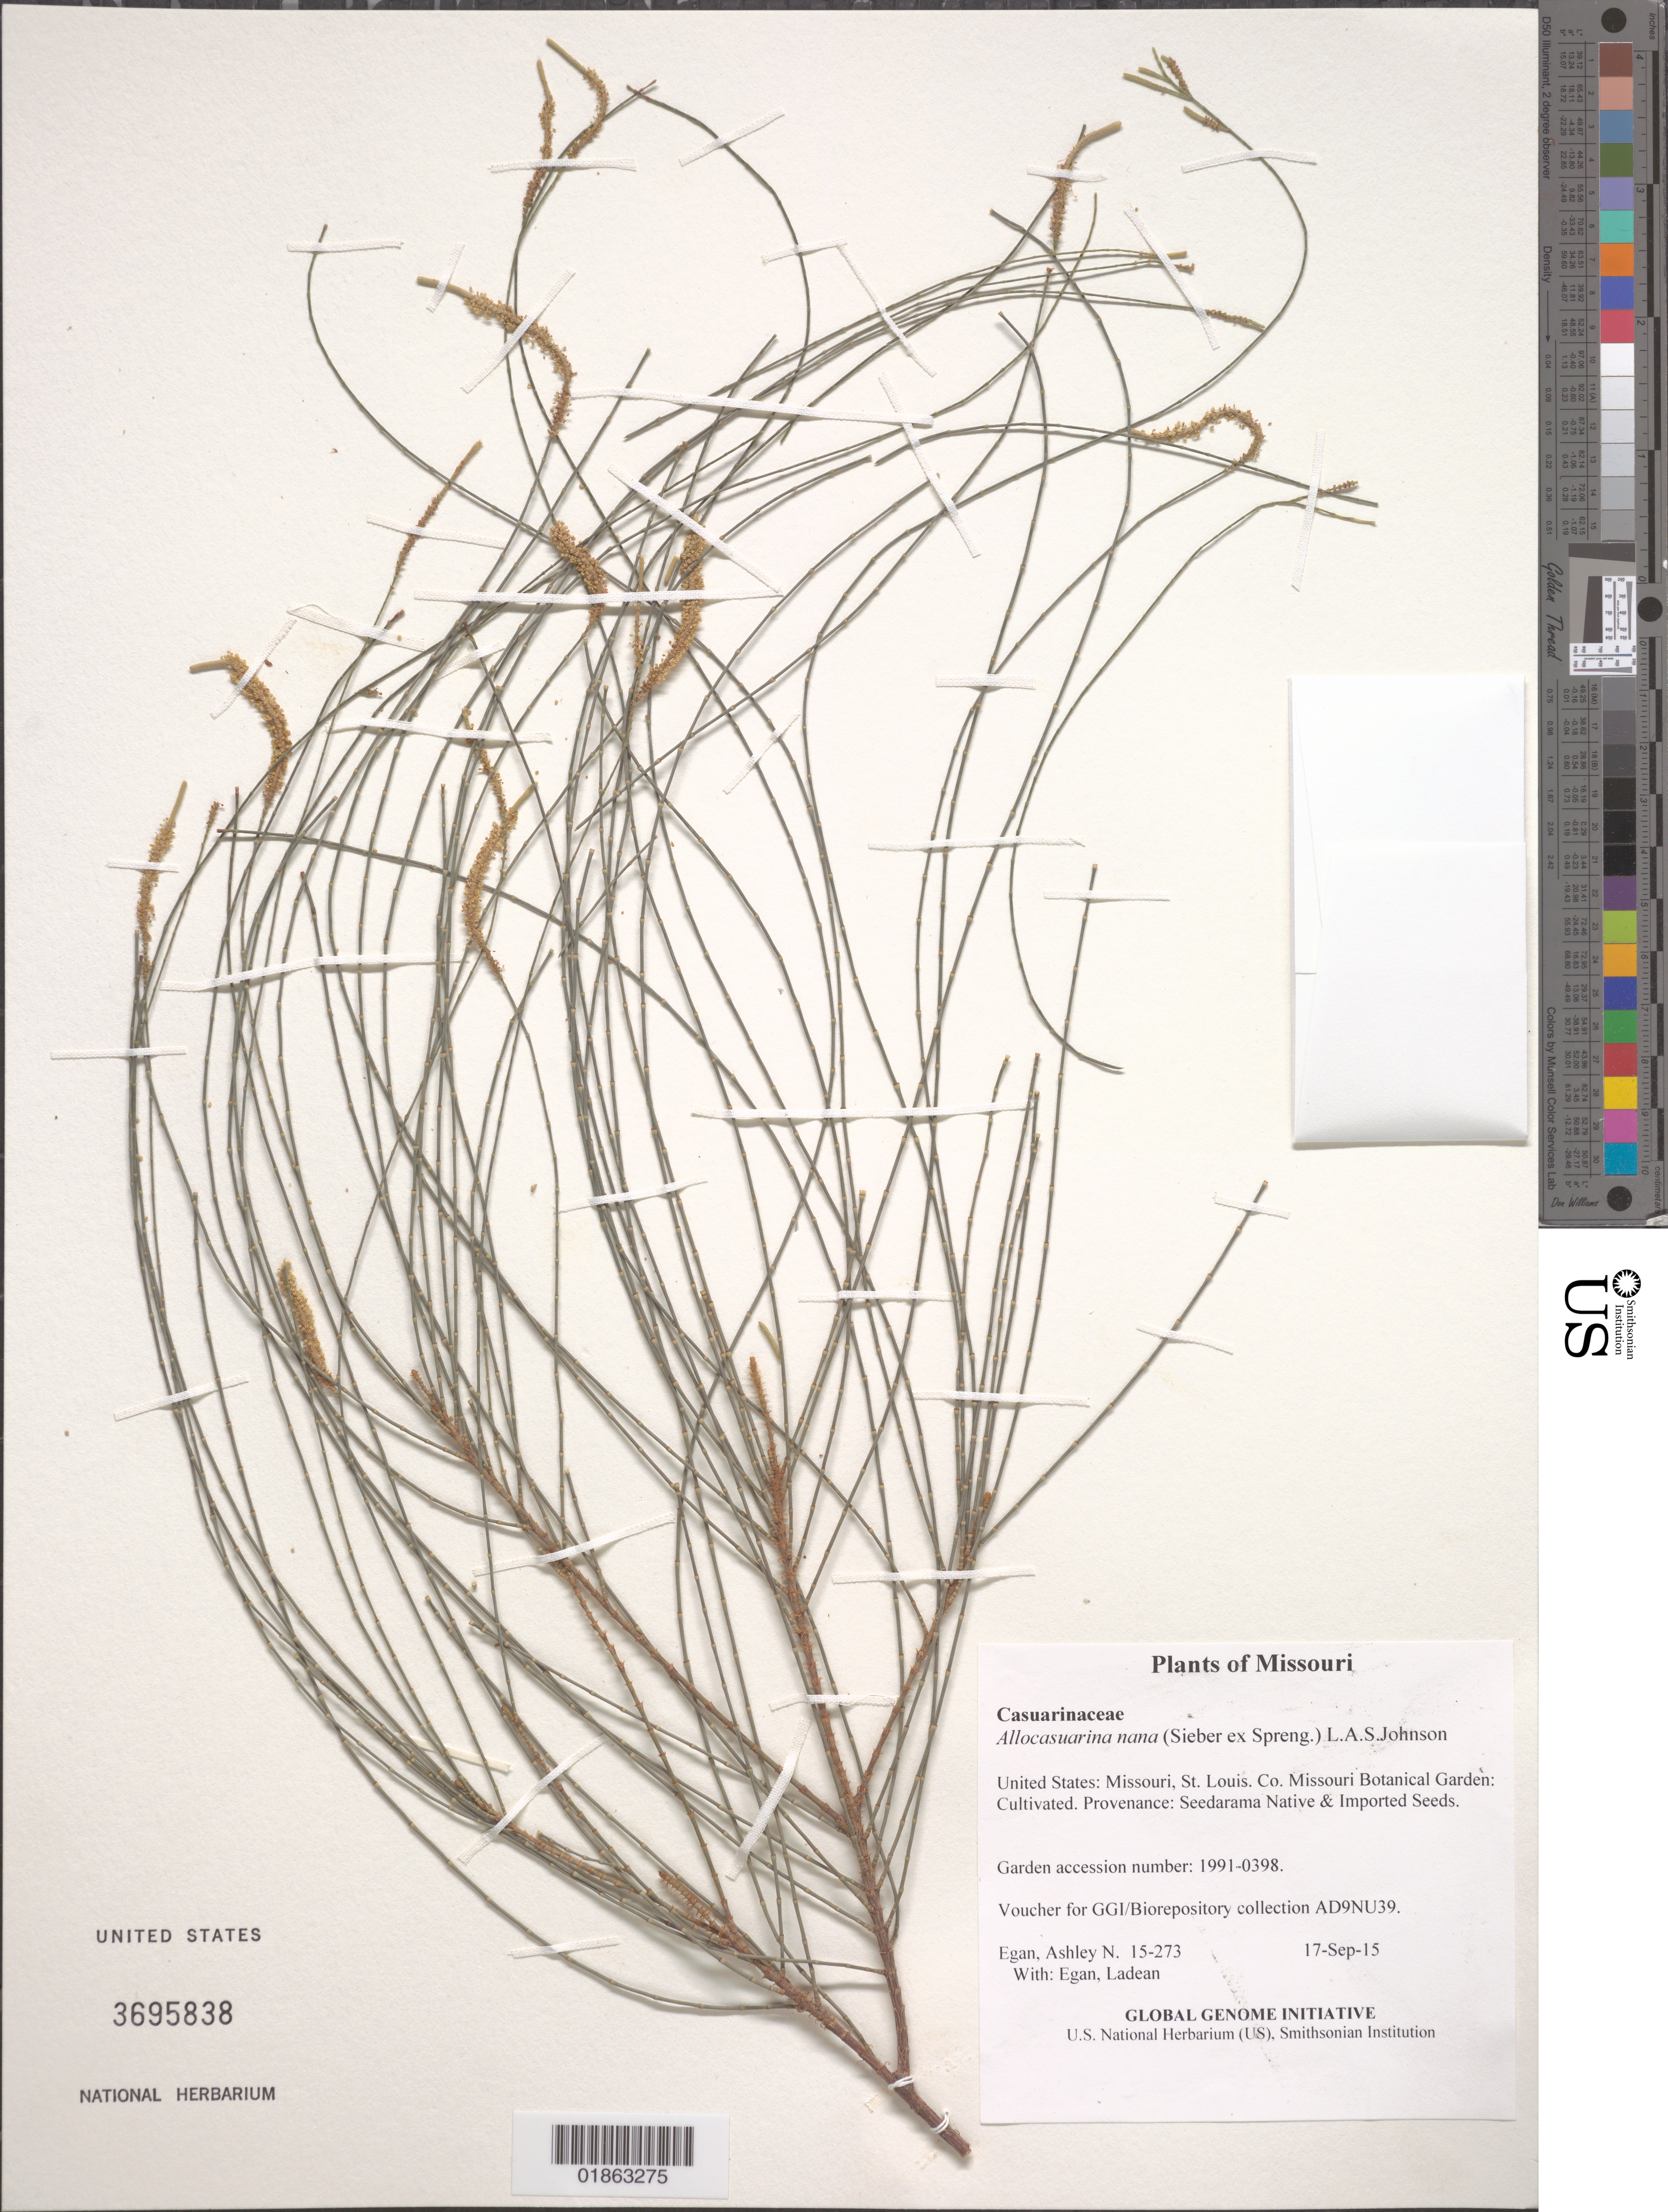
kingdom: Plantae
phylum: Tracheophyta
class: Magnoliopsida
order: Fagales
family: Casuarinaceae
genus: Allocasuarina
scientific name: Allocasuarina nana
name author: (Sieber ex Spreng.) L.A.S. Johnson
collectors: A. N. Egan & L. Egan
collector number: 15-273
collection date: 2015-09-17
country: United States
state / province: Missouri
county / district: St. Louis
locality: Missouri Botanical Garden: Cultivated. Provenance: Seedarama Native & Imported Seeds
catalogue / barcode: US 3695838